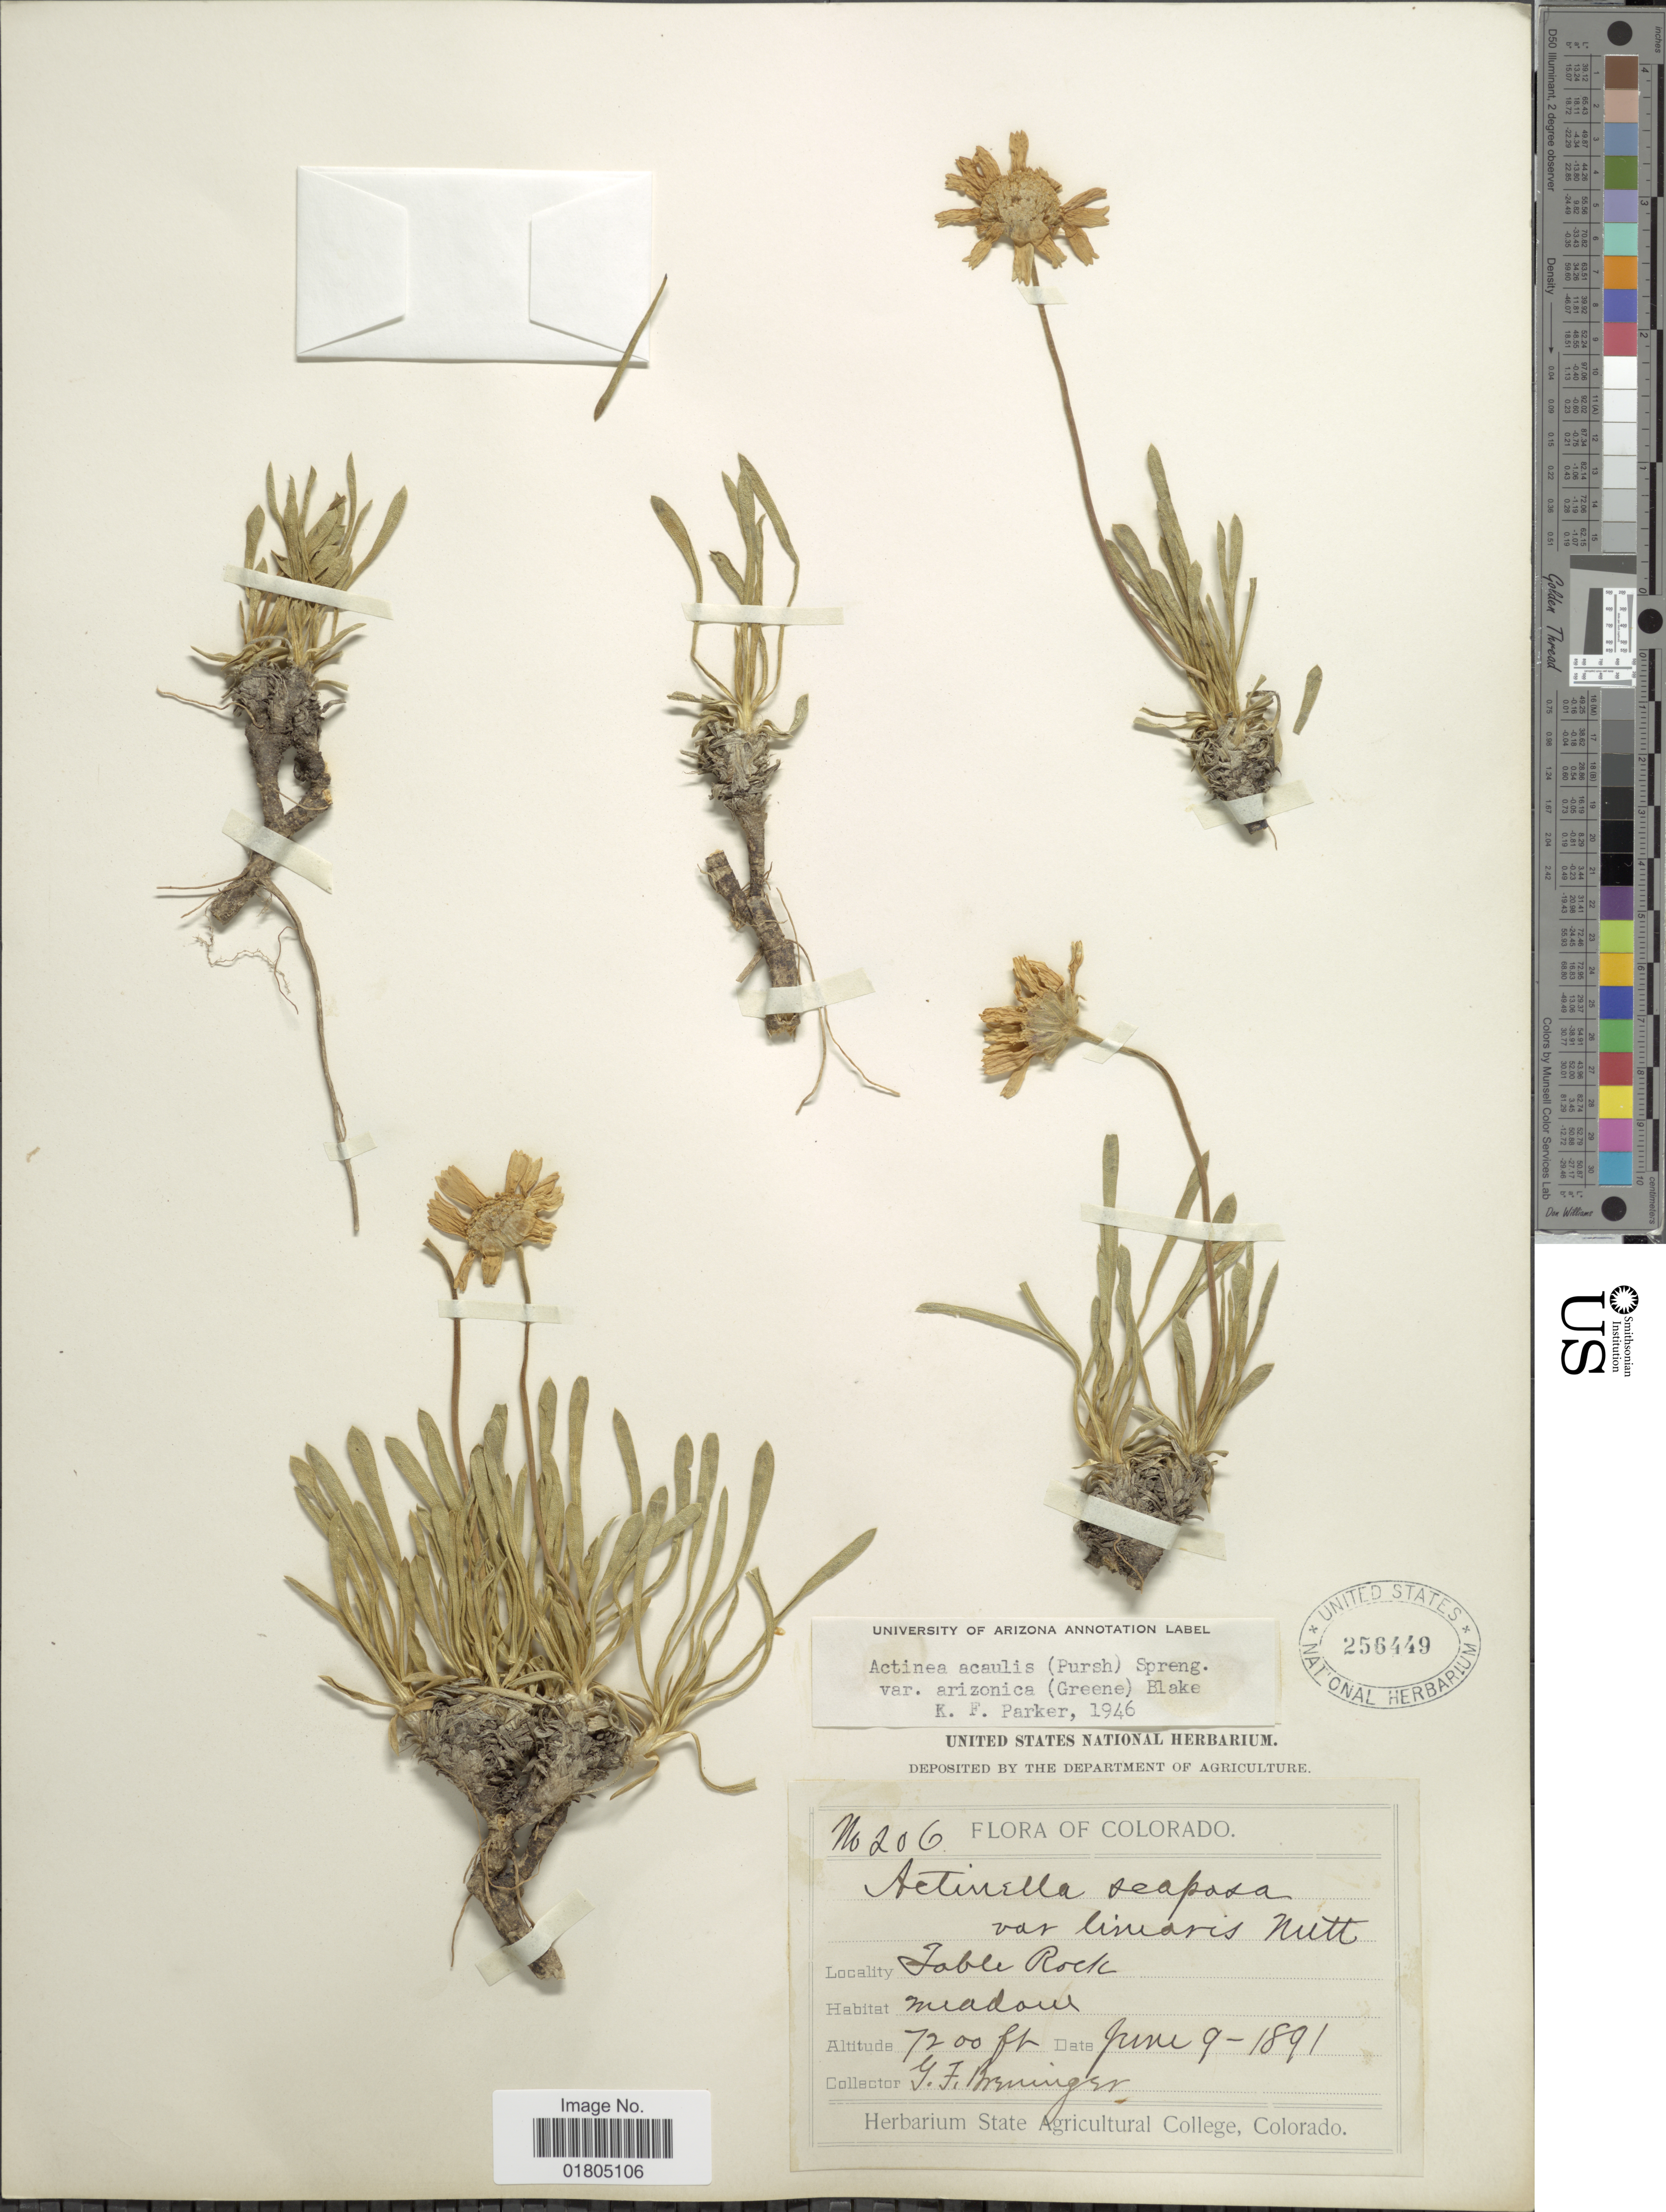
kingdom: Plantae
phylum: Tracheophyta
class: Magnoliopsida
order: Asterales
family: Asteraceae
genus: Actinea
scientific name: Actinea acaulis var. arizonica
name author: (Greene) S.F. Blake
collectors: G. Brennger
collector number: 206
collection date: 1891-06-09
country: United States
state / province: Colorado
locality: Table Rock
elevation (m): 2195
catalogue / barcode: US 256449